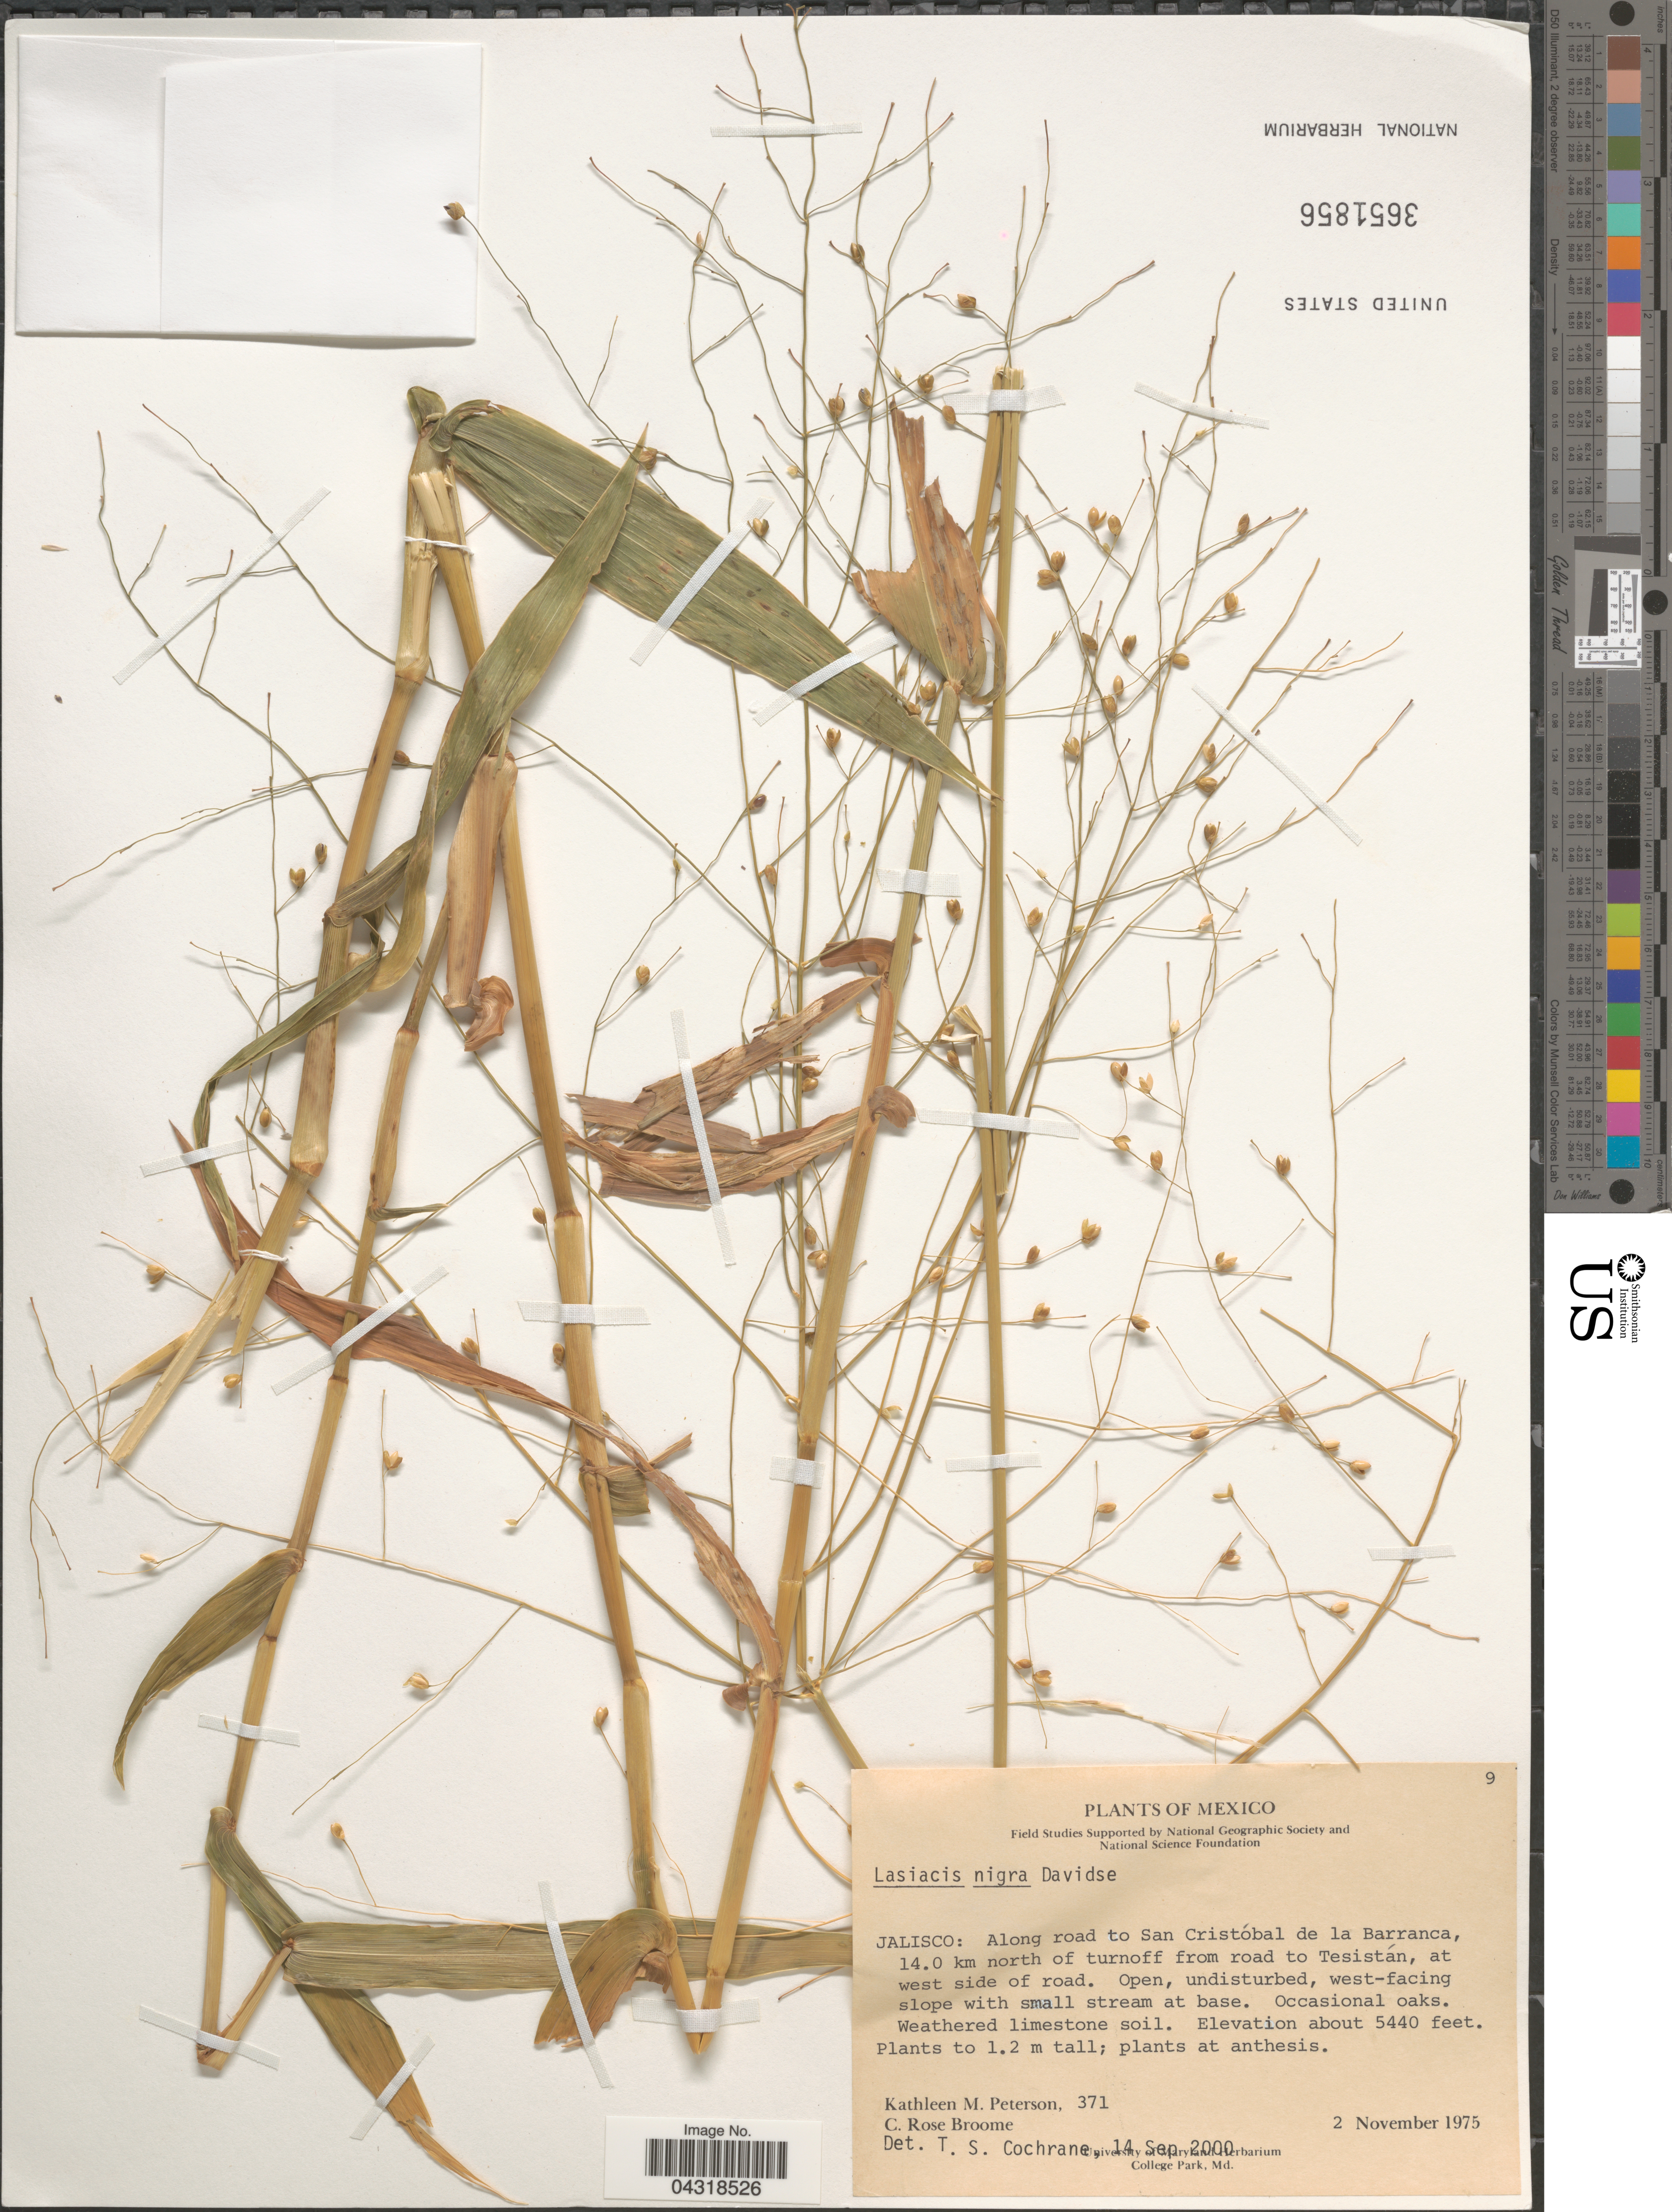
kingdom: Plantae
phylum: Tracheophyta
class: Liliopsida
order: Poales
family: Poaceae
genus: Lasiacis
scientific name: Lasiacis nigra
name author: Davidse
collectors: K. Peterson & C. R. Broome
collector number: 371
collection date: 1975-11-02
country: Mexico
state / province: Jalisco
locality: Along road to San Cristóbal de la Barranca, 14.0 km north of turnoff from road to Tesistán, at west side of road. Open, undisturbed, west-facing slope.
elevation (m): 1658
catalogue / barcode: US 3651856